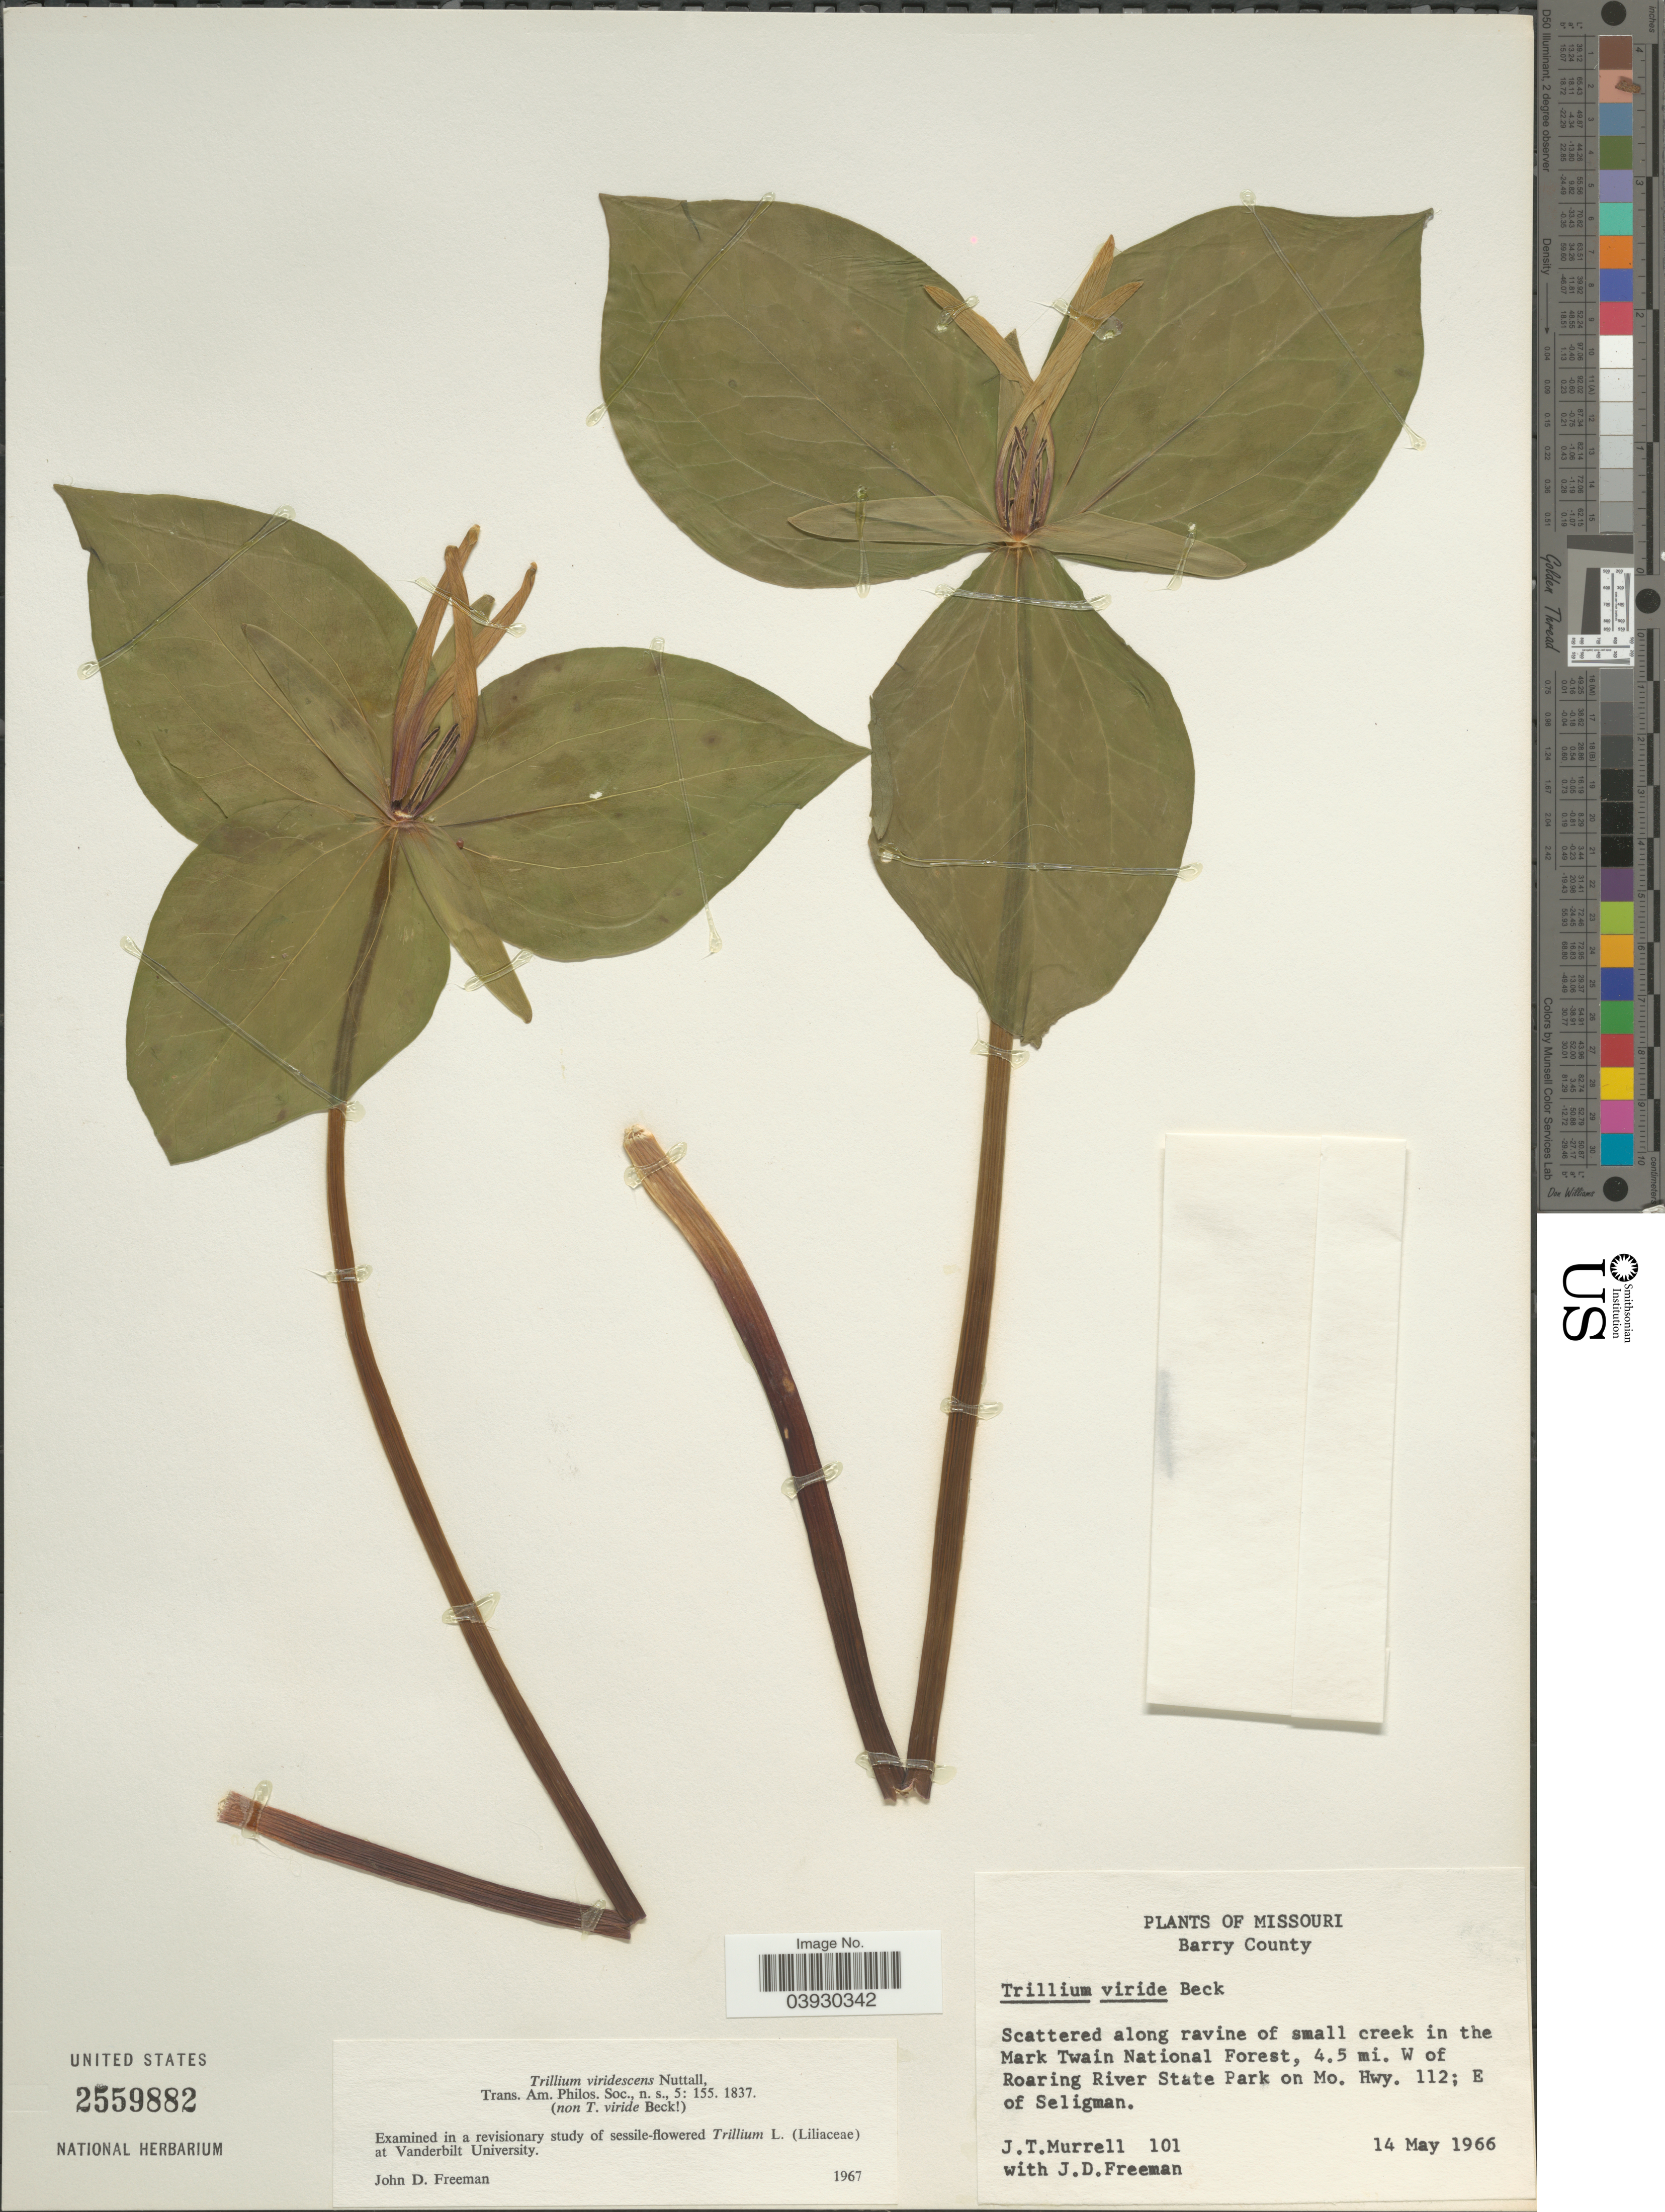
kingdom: Plantae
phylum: Tracheophyta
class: Liliopsida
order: Liliales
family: Melanthiaceae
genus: Trillium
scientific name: Trillium viridescens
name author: Nutt.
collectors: J. Murrell & J. Freeman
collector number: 101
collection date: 1966-05-14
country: United States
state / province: Missouri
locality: Barry County. Scattered along ravine of small creek in the Mark Twain National Forest, 4.5 mi. W of Roaring River State Park on Mo. Hwy. 112; E of Seligman.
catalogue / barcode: US 2559882